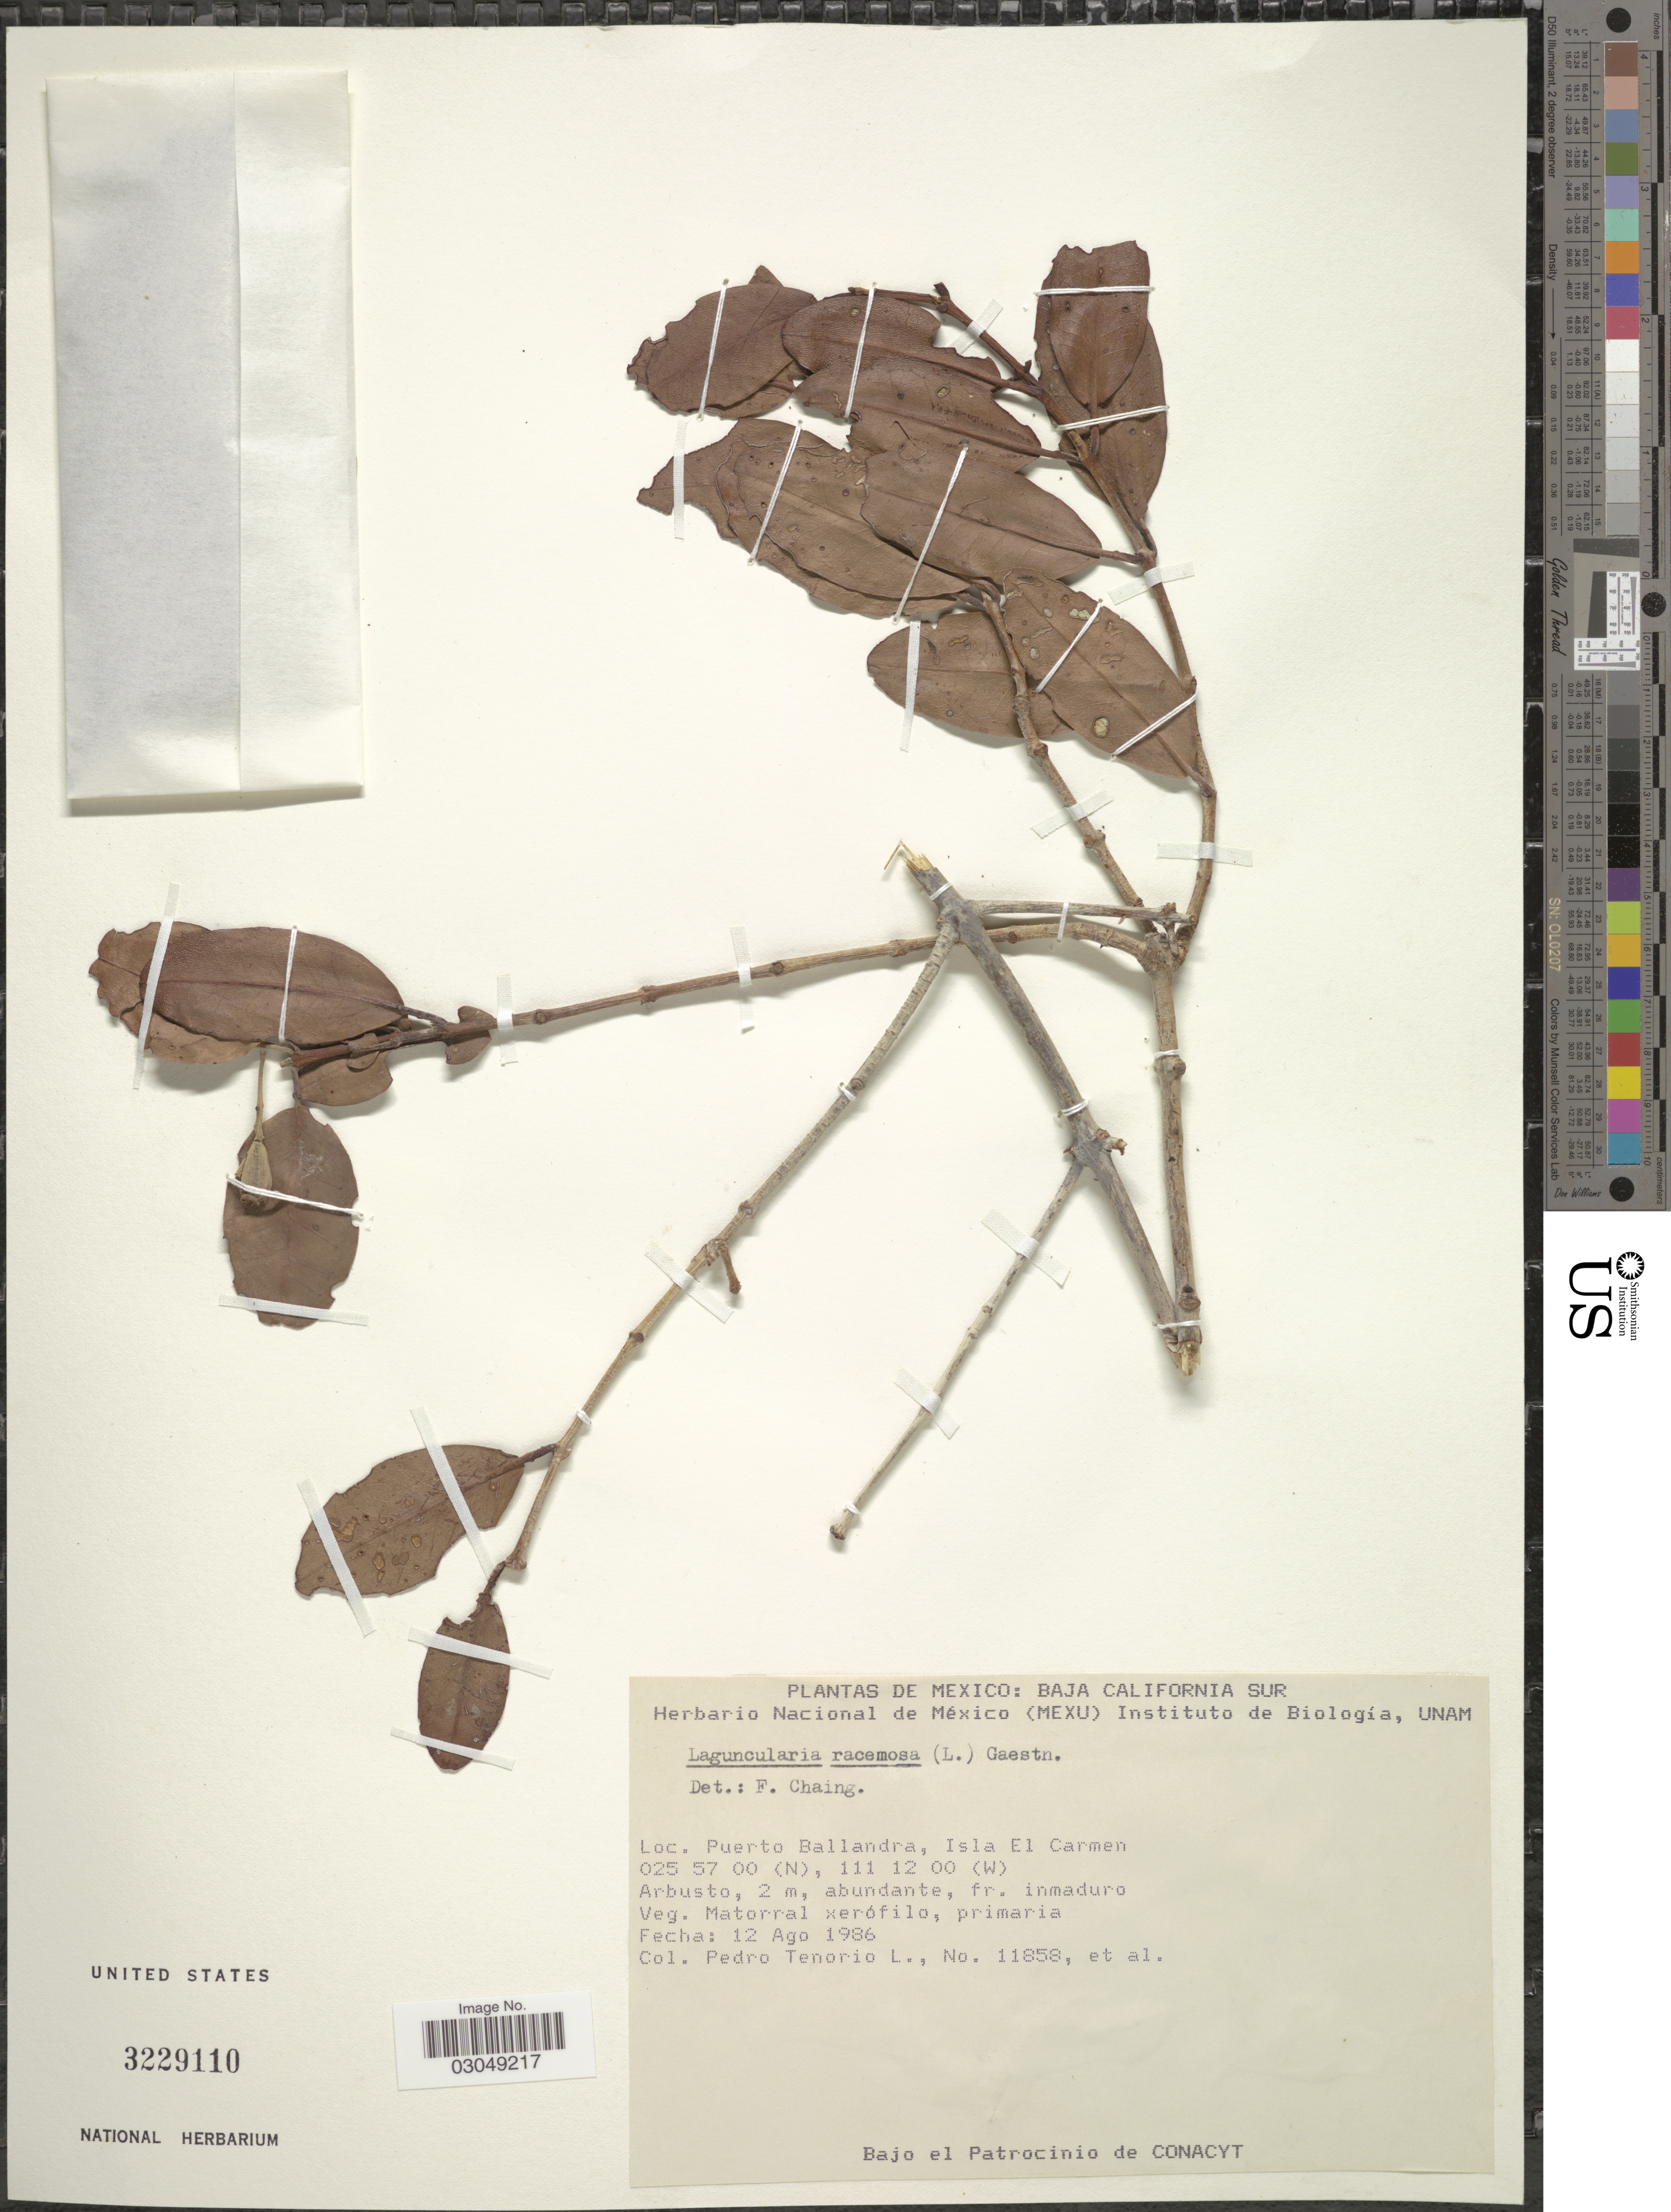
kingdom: Plantae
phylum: Tracheophyta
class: Magnoliopsida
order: Myrtales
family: Combretaceae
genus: Laguncularia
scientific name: Laguncularia racemosa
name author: (L.) C.F. Gaertn.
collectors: P. Tenorio L. & et al.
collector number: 11858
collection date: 1986-08-12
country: Mexico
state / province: Baja California Sur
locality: Puerto Ballandra, Isla El Carmen.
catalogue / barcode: US 3229110